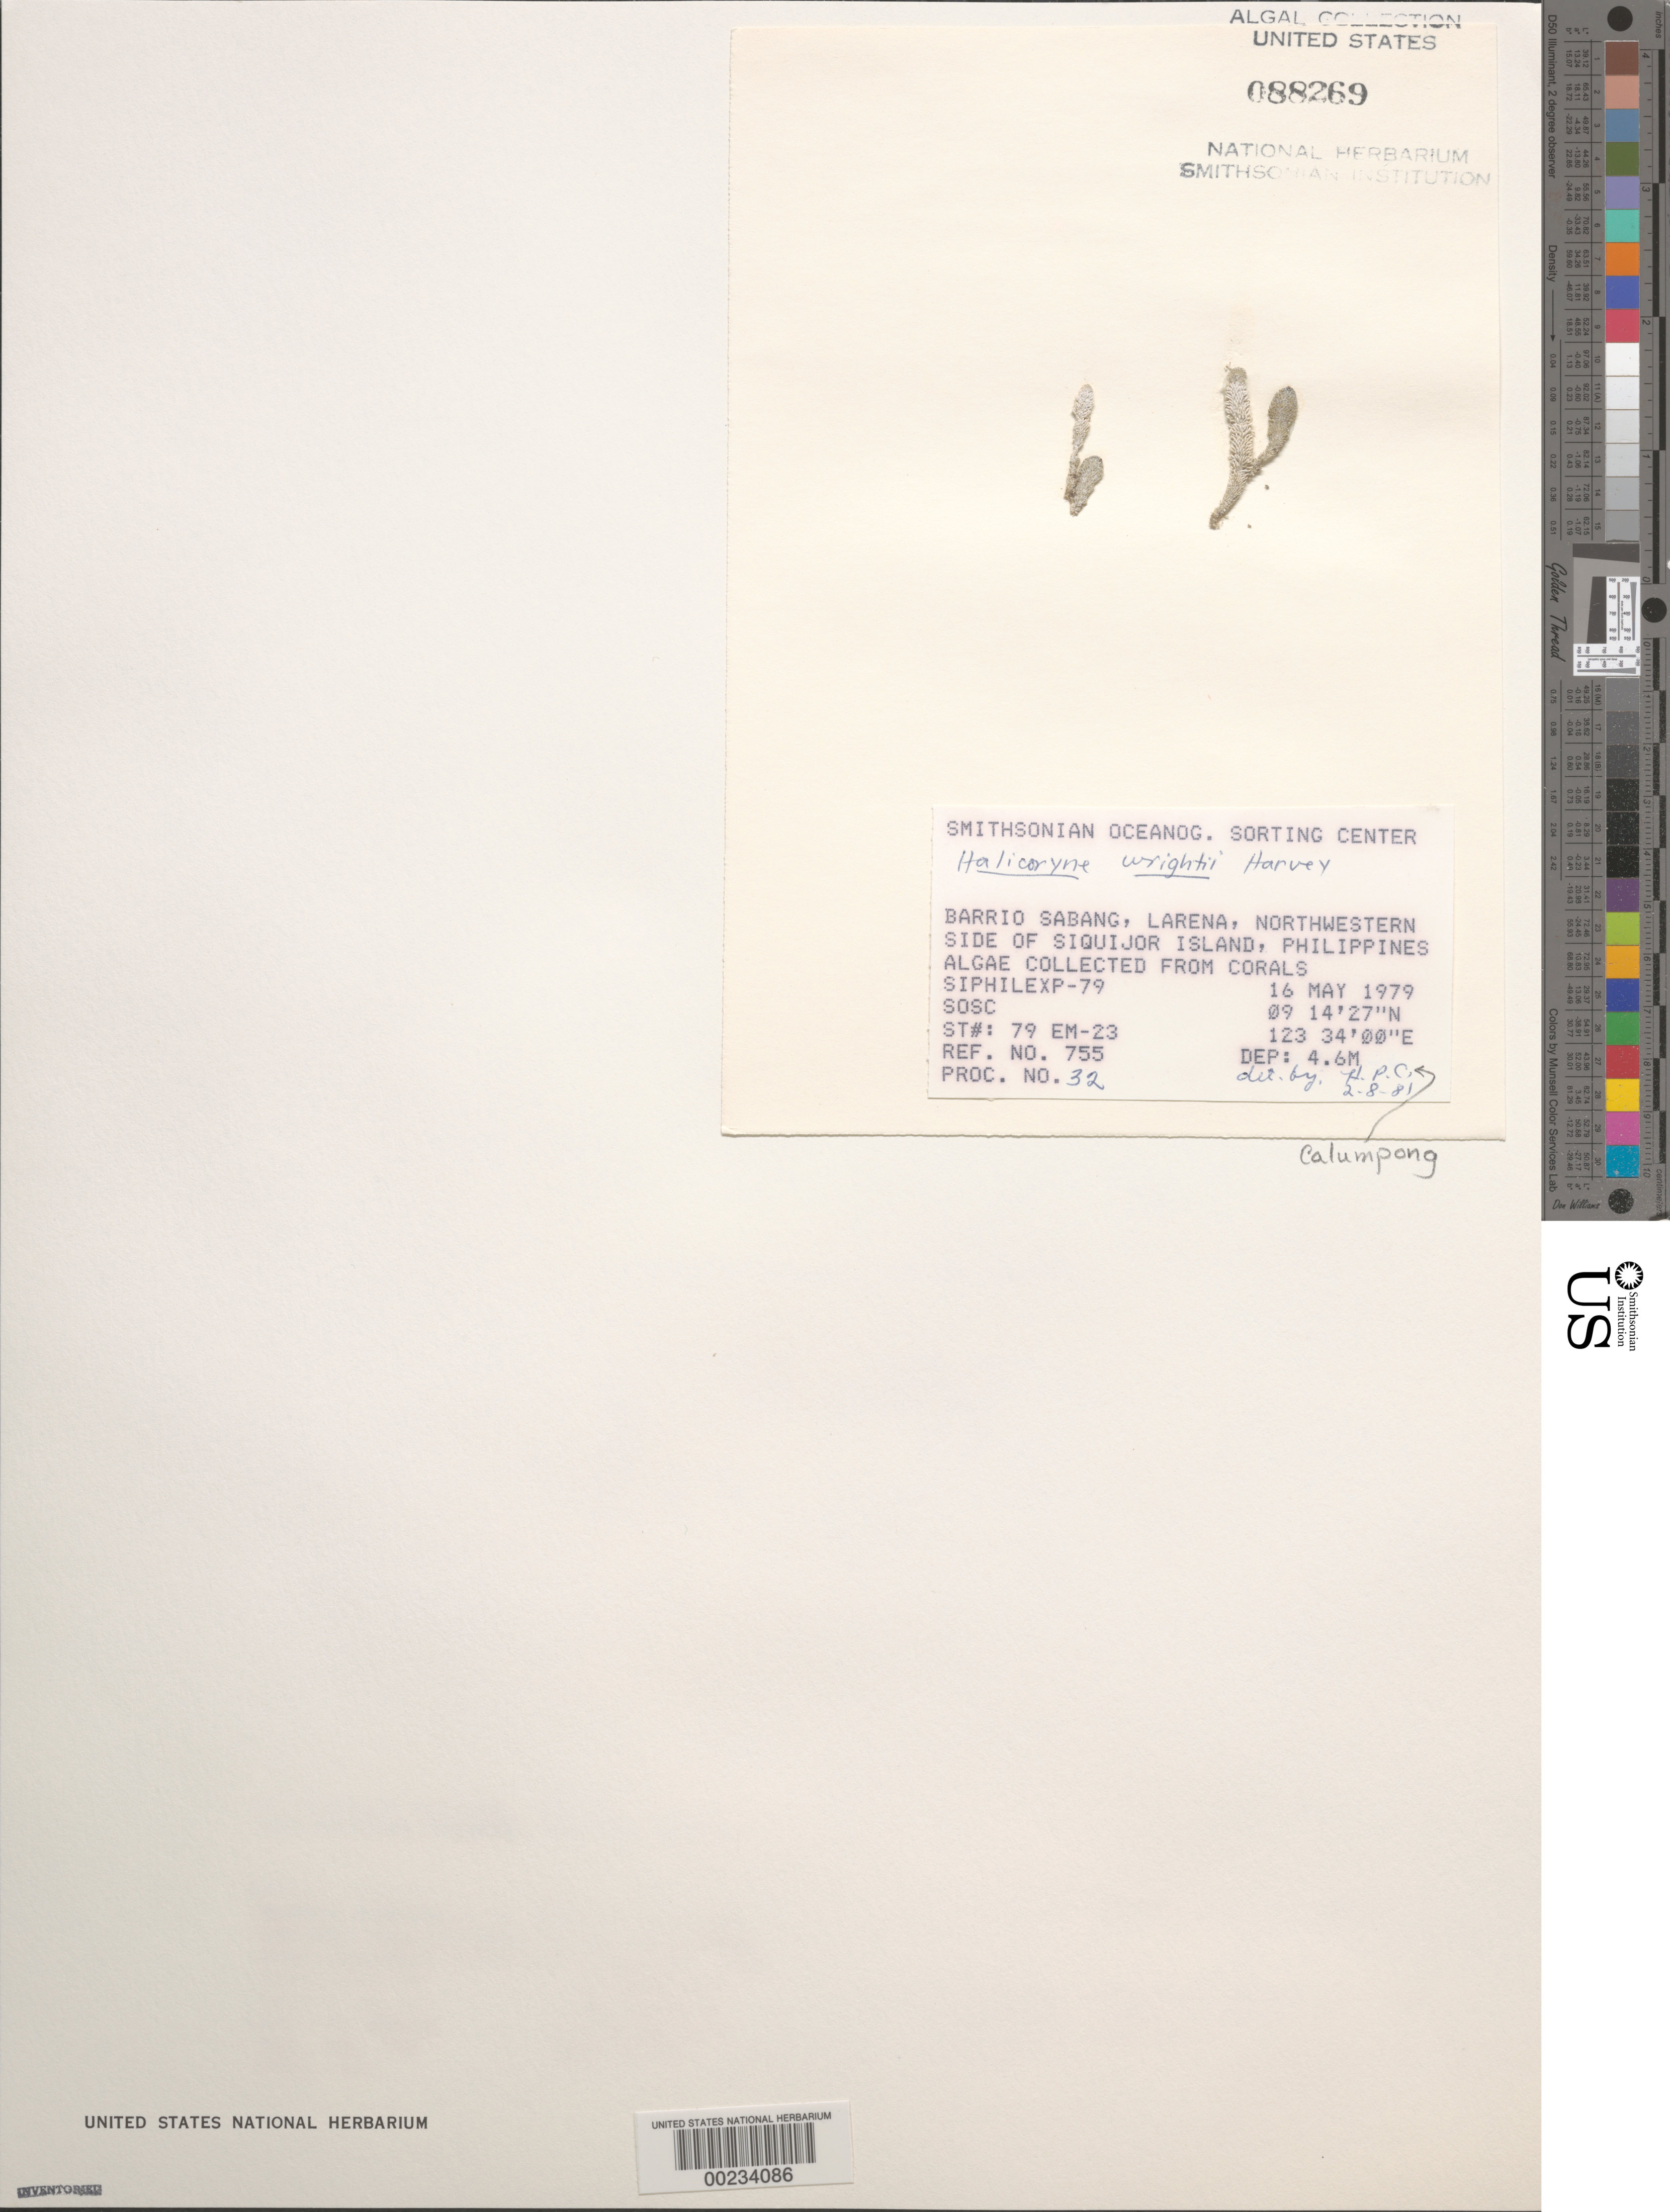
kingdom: Plantae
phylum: Chlorophyta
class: Ulvophyceae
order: Dasycladales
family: Dasycladaceae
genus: Halicoryne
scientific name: Halicoryne wrightii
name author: Harv.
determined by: Calumpong, H. P.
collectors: SOSC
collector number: Station 79 Em-23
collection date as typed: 16 May 1979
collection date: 1979-05-16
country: Philippines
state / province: Central Visayas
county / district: Siquijor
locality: Visayan, Siquijor island, larena, barrio sabang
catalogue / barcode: US 88269